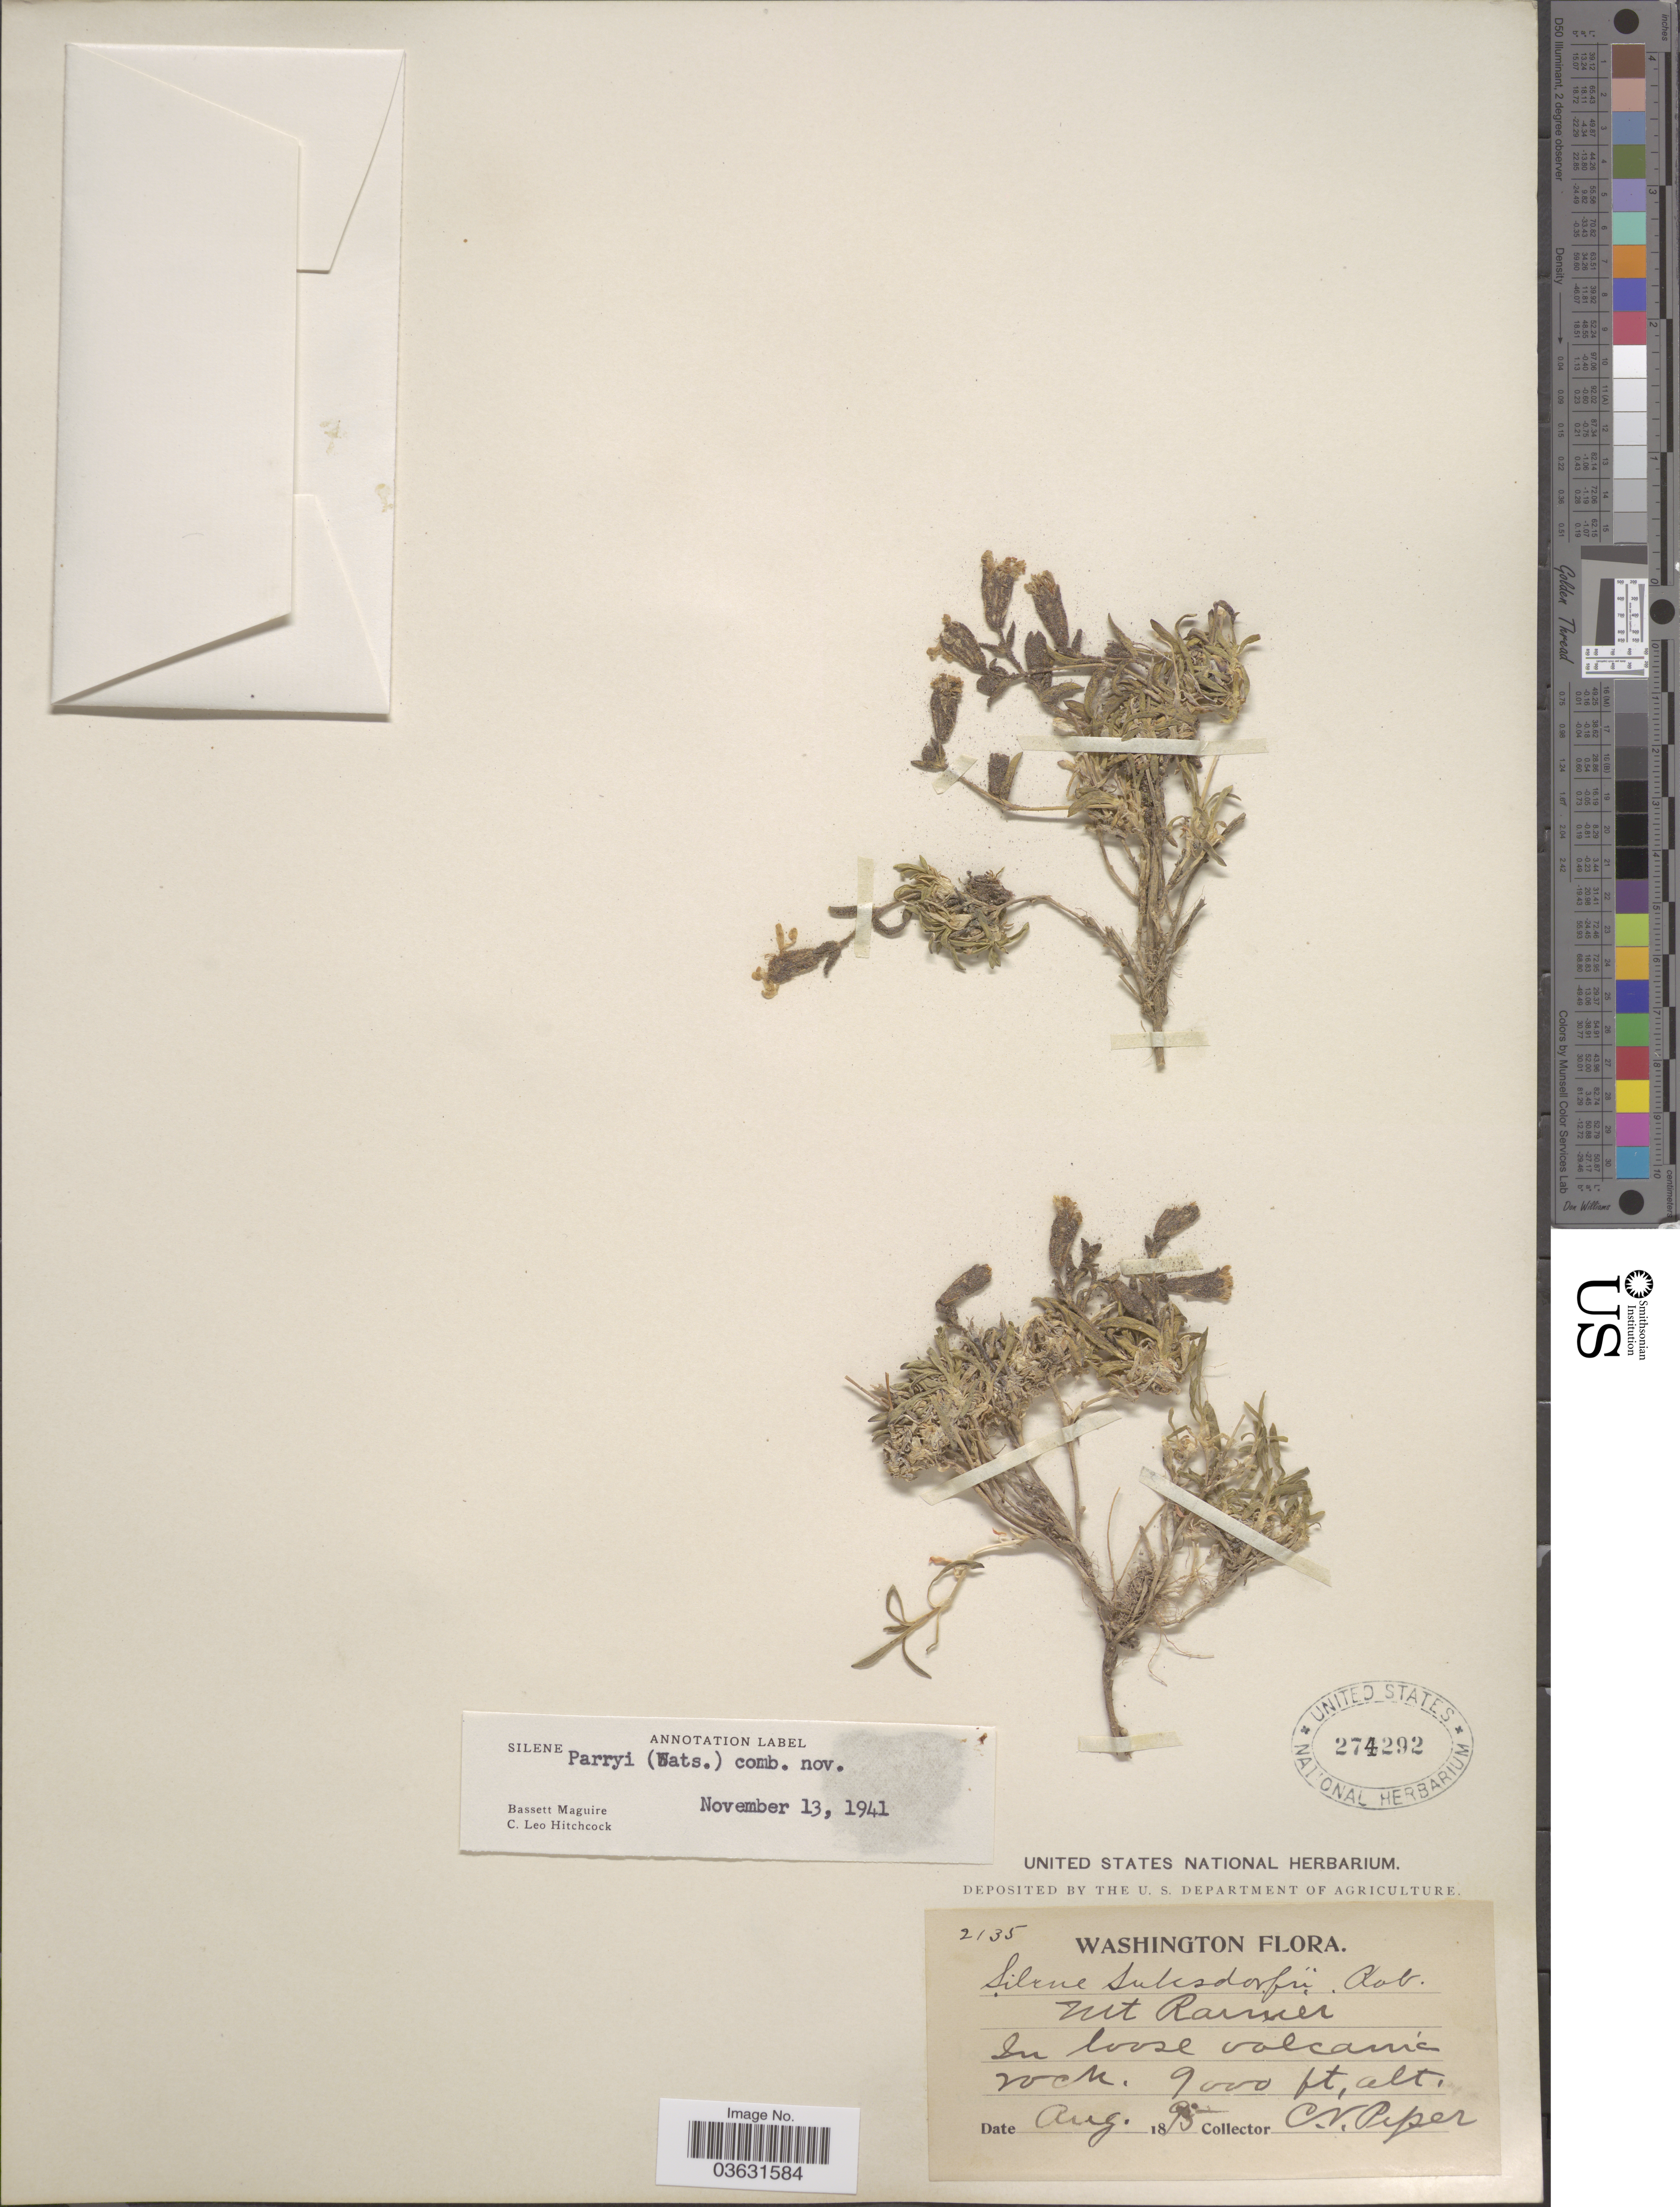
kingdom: Plantae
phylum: Tracheophyta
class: Magnoliopsida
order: Caryophyllales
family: Caryophyllaceae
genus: Silene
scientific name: Silene parryi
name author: (S. Watson) C.L. Hitchc. & Maguire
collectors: C. V. Piper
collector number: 2135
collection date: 1895-08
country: United States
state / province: Washington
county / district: Pierce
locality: Mt Rainier.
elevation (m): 2743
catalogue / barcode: US 274292